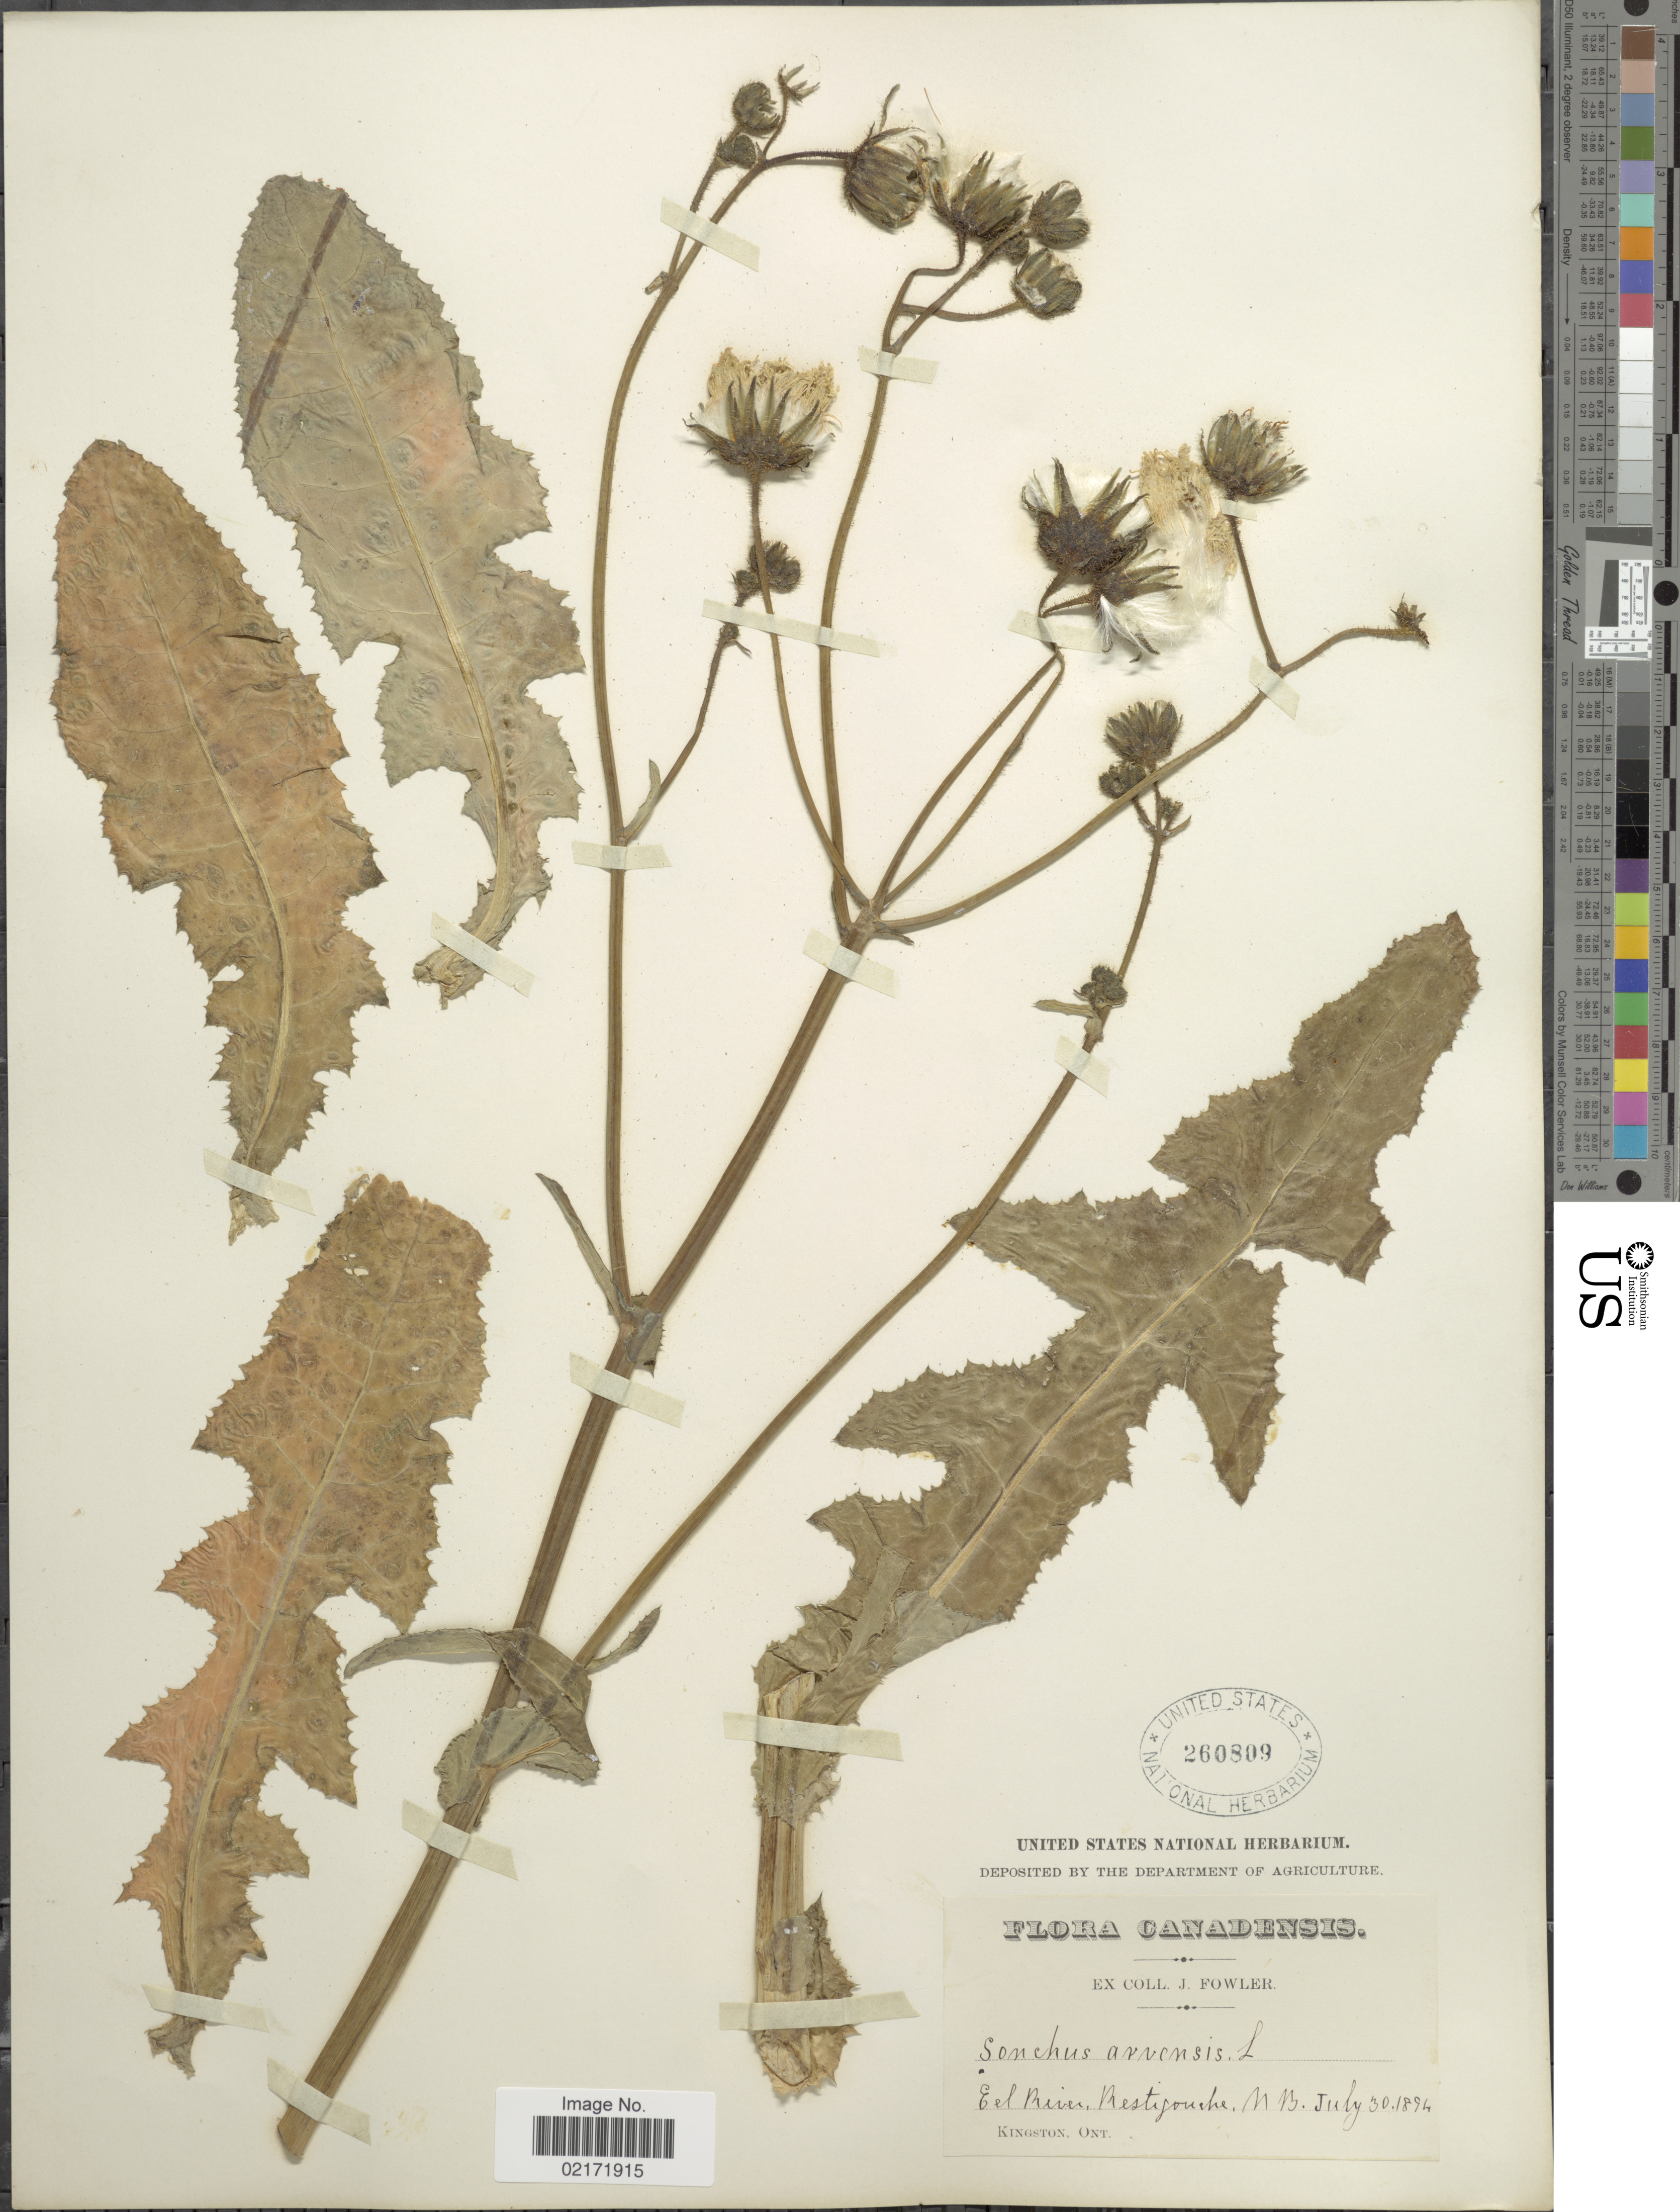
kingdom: Plantae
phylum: Tracheophyta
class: Magnoliopsida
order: Asterales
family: Asteraceae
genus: Sonchus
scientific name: Sonchus arvensis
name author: L.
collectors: J. P. Fowler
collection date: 1894-07-30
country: Canada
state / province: New Brunswick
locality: Canadensis, Eel River, Restigouche.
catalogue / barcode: US 260809